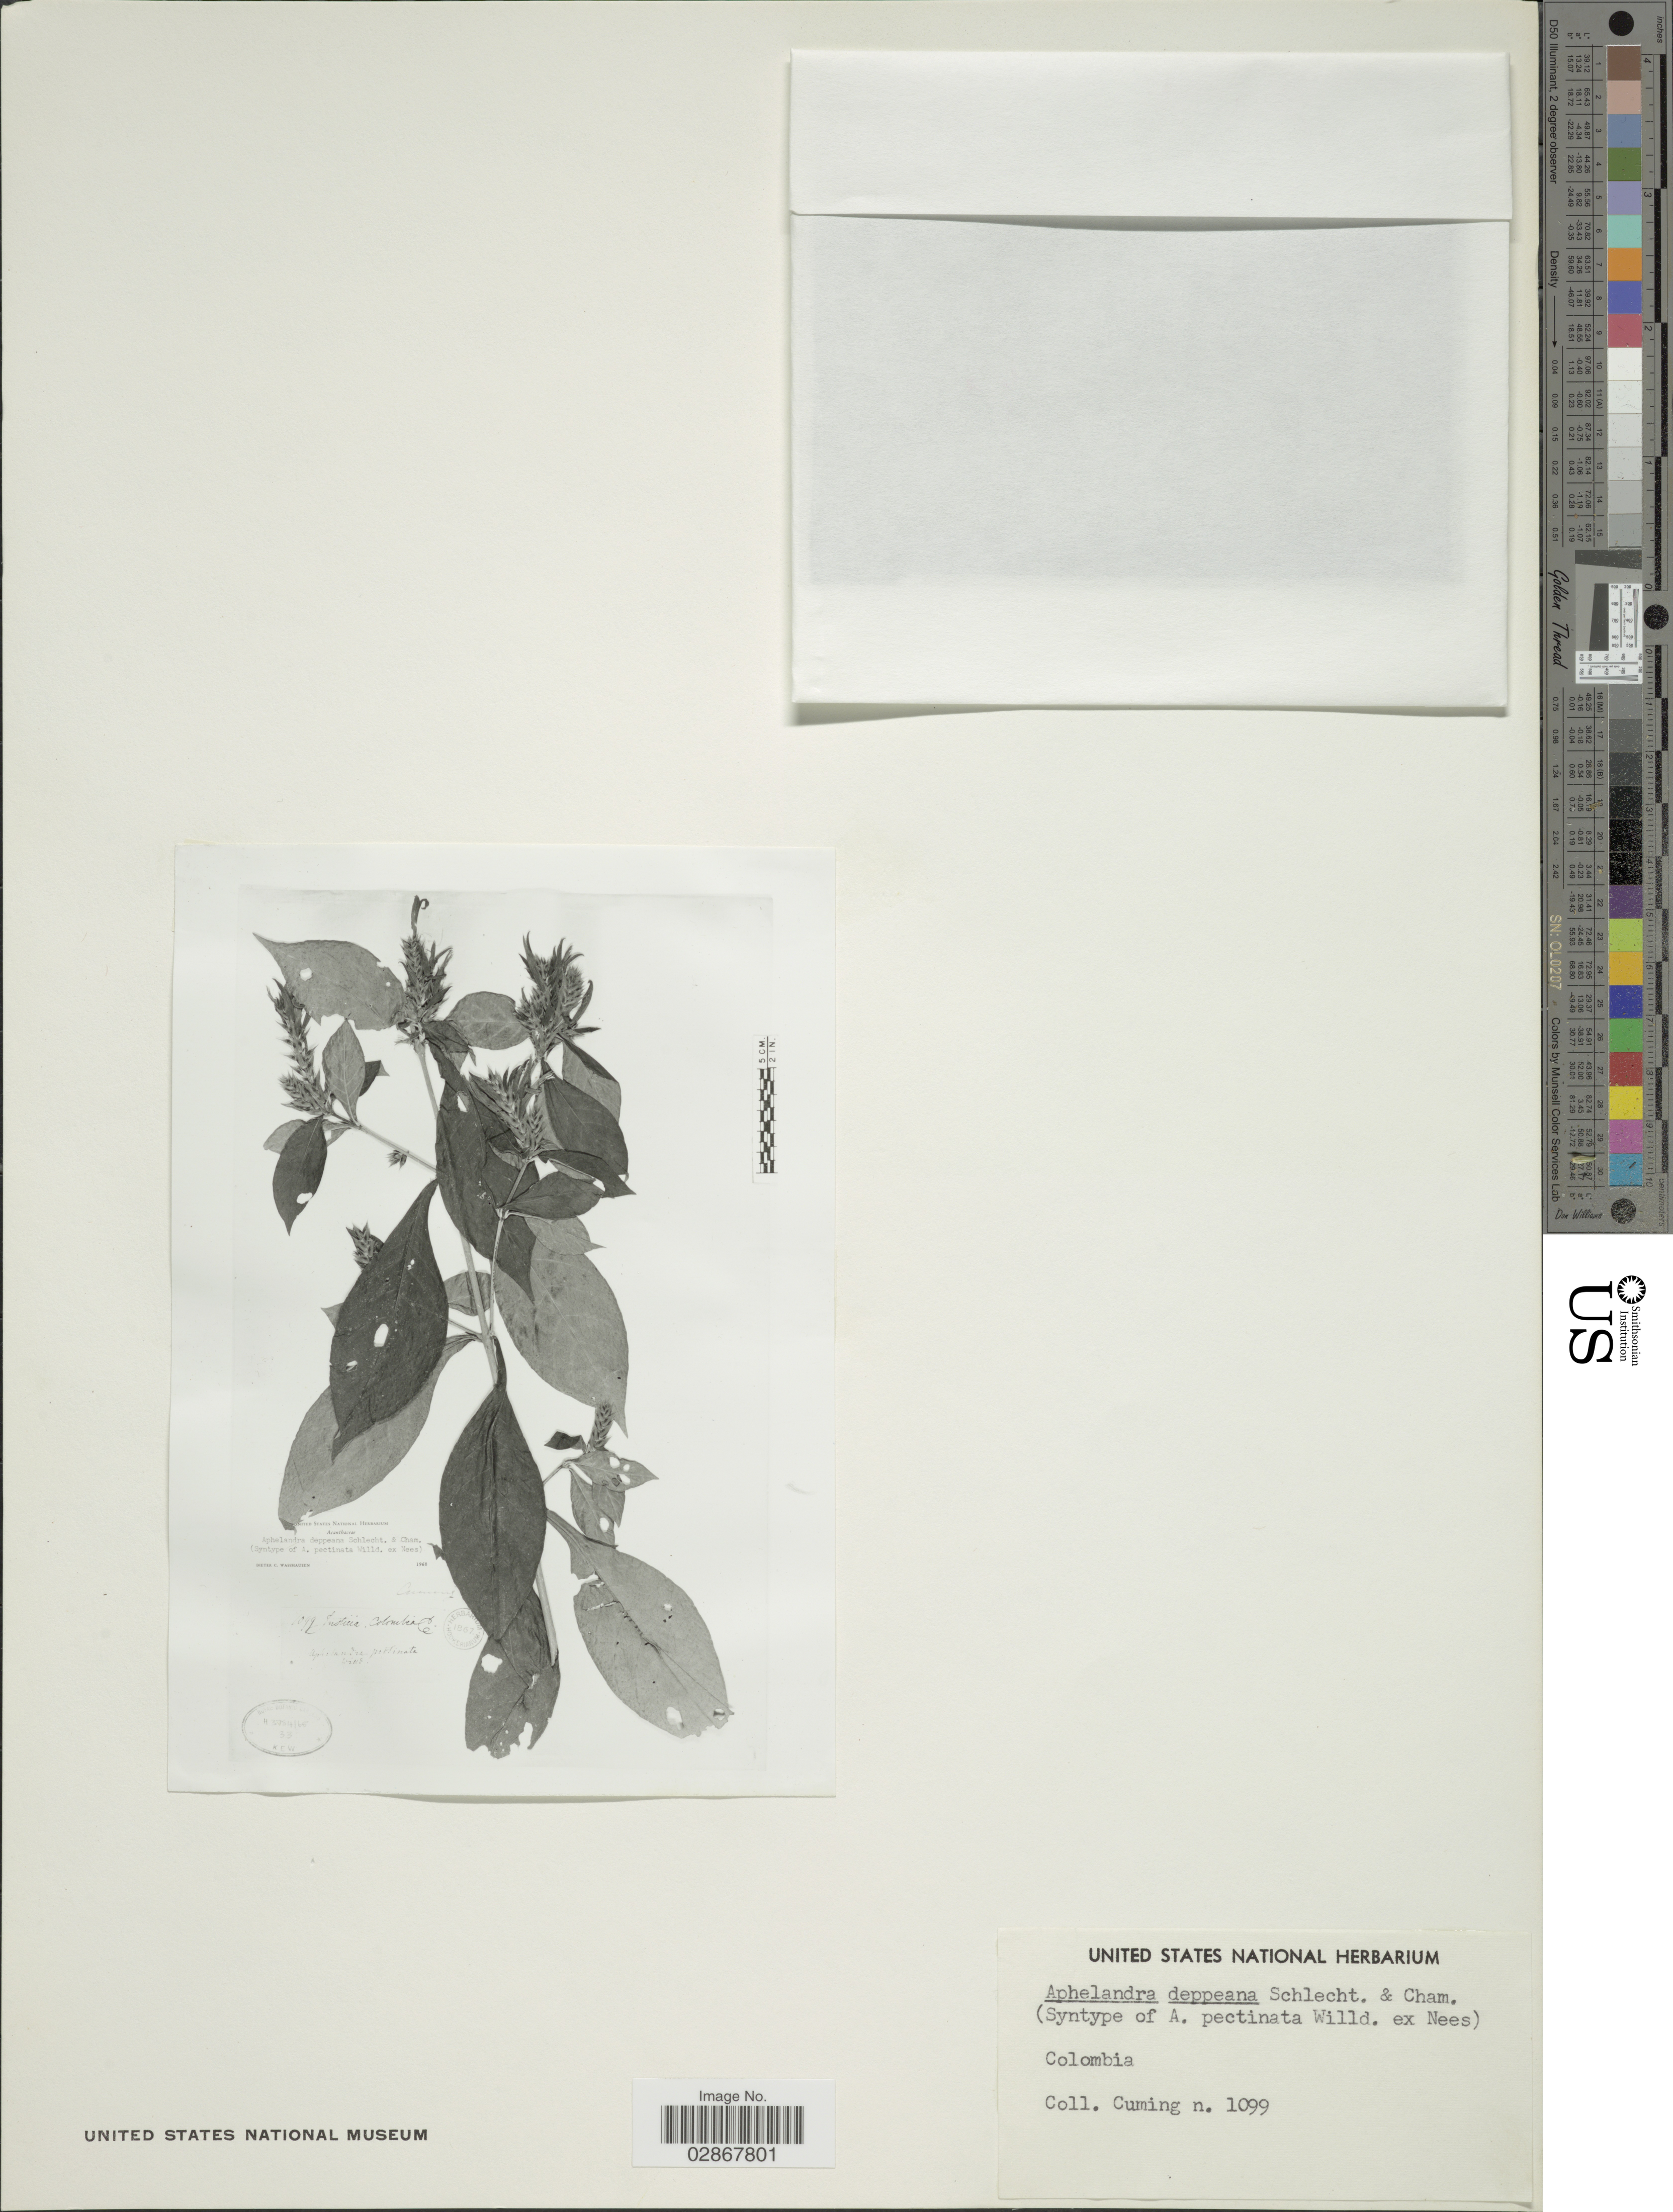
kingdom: Plantae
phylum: Tracheophyta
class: Magnoliopsida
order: Lamiales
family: Acanthaceae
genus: Aphelandra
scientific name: Aphelandra scabra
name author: (Vahl) Sm.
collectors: -. Cuming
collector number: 1099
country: Colombia